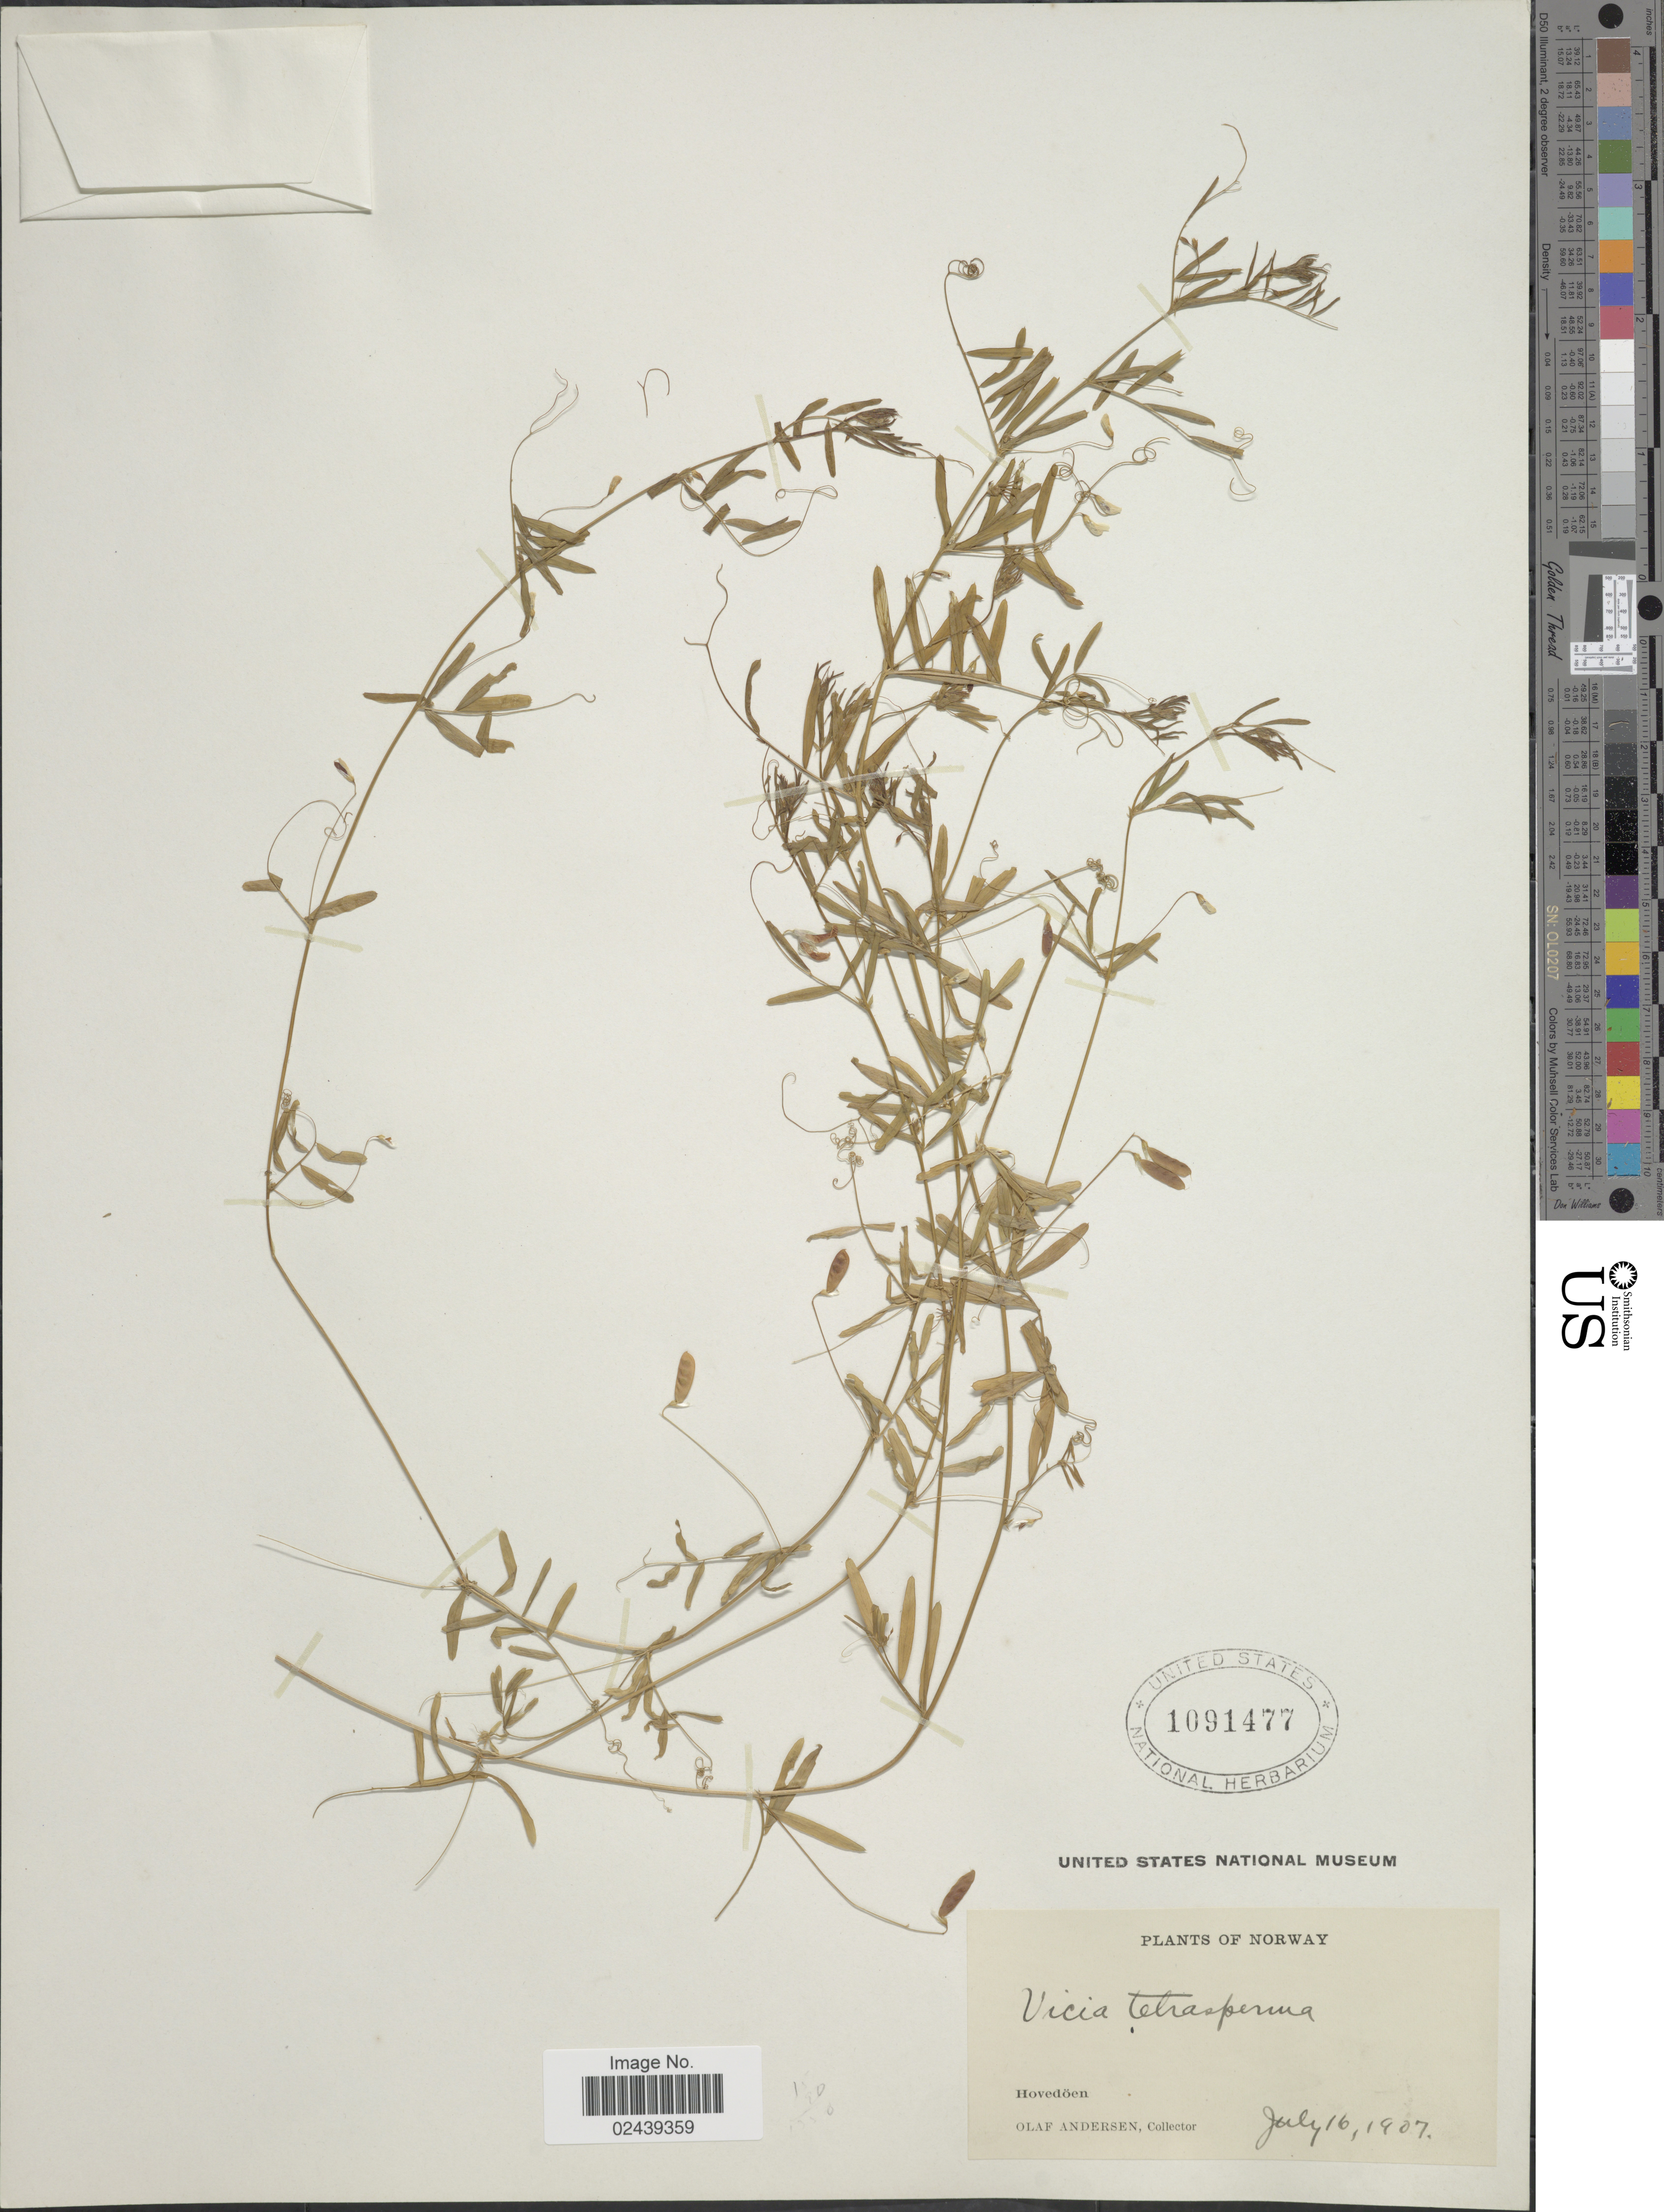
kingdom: Plantae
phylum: Tracheophyta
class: Magnoliopsida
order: Fabales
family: Fabaceae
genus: Vicia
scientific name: Vicia tetrasperma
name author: (L.) Schreb.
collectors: O. Andersen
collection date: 1907-07-16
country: Norway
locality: Hovedoen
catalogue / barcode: US 1091477